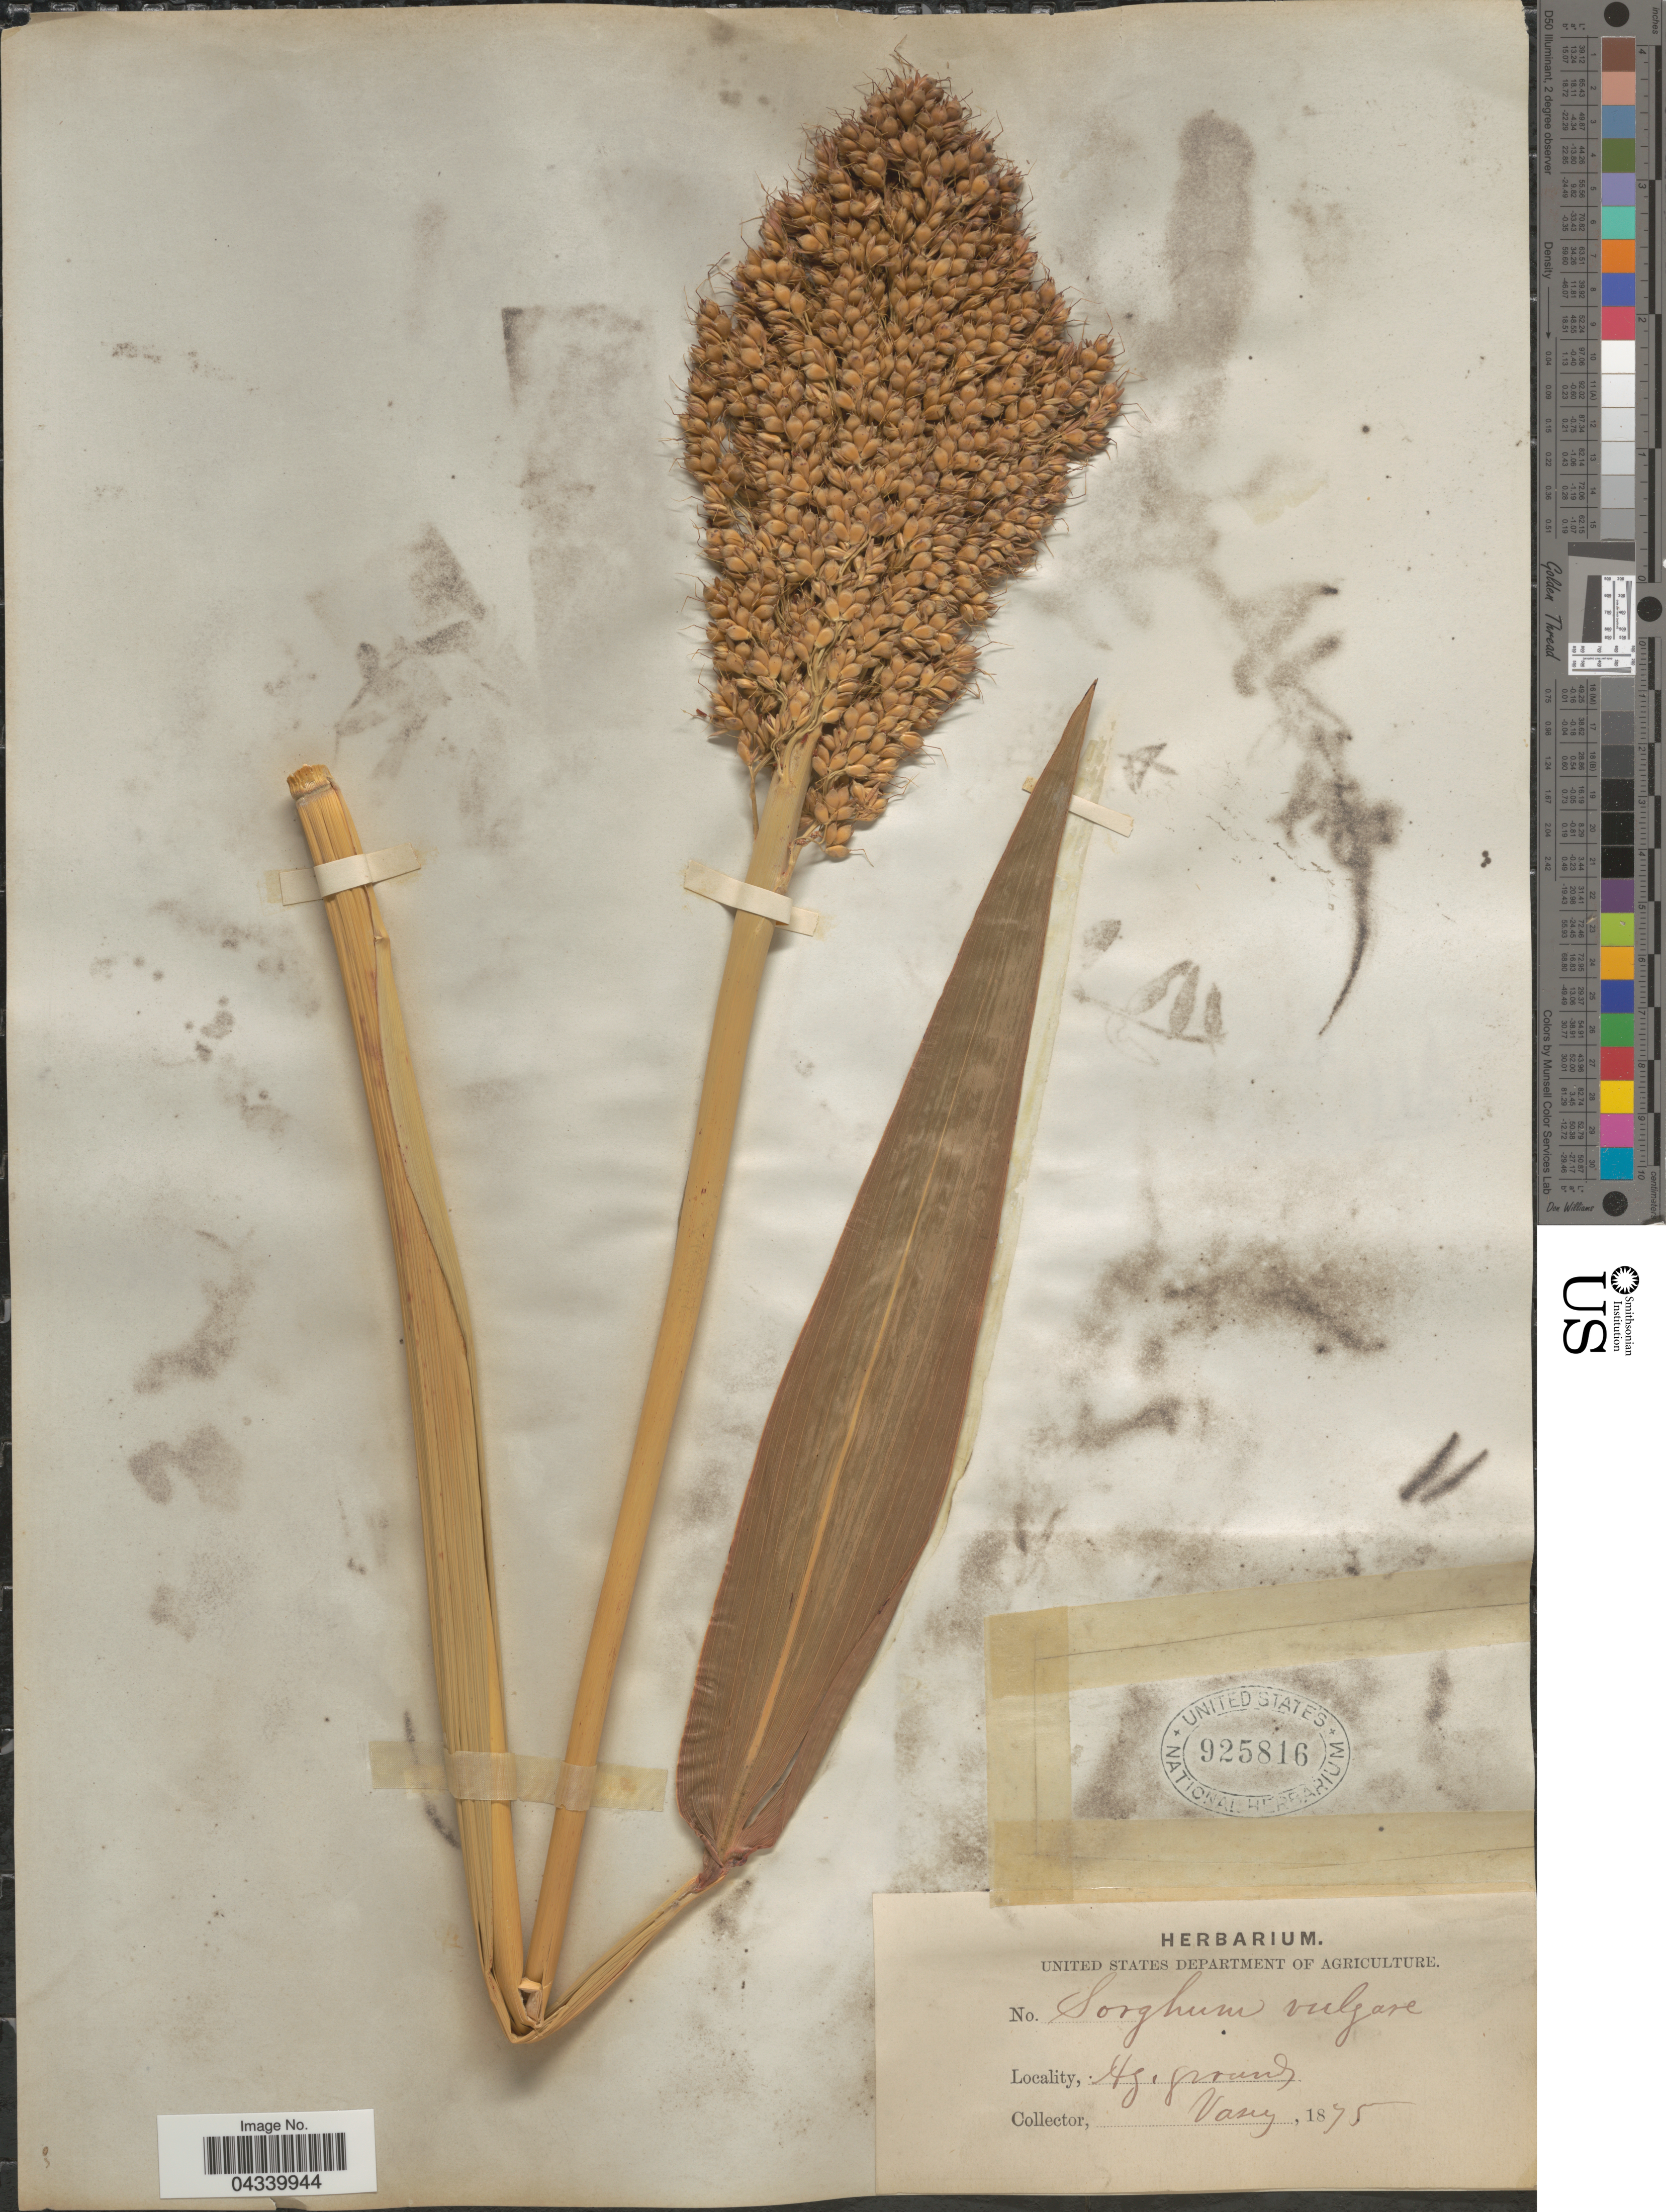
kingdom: Plantae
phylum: Tracheophyta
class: Liliopsida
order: Poales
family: Poaceae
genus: Sorghum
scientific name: Sorghum bicolor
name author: (L.) Moench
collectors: Vasey, --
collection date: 1875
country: United States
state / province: District of Columbia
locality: Ag. grounds.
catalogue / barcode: US 925816